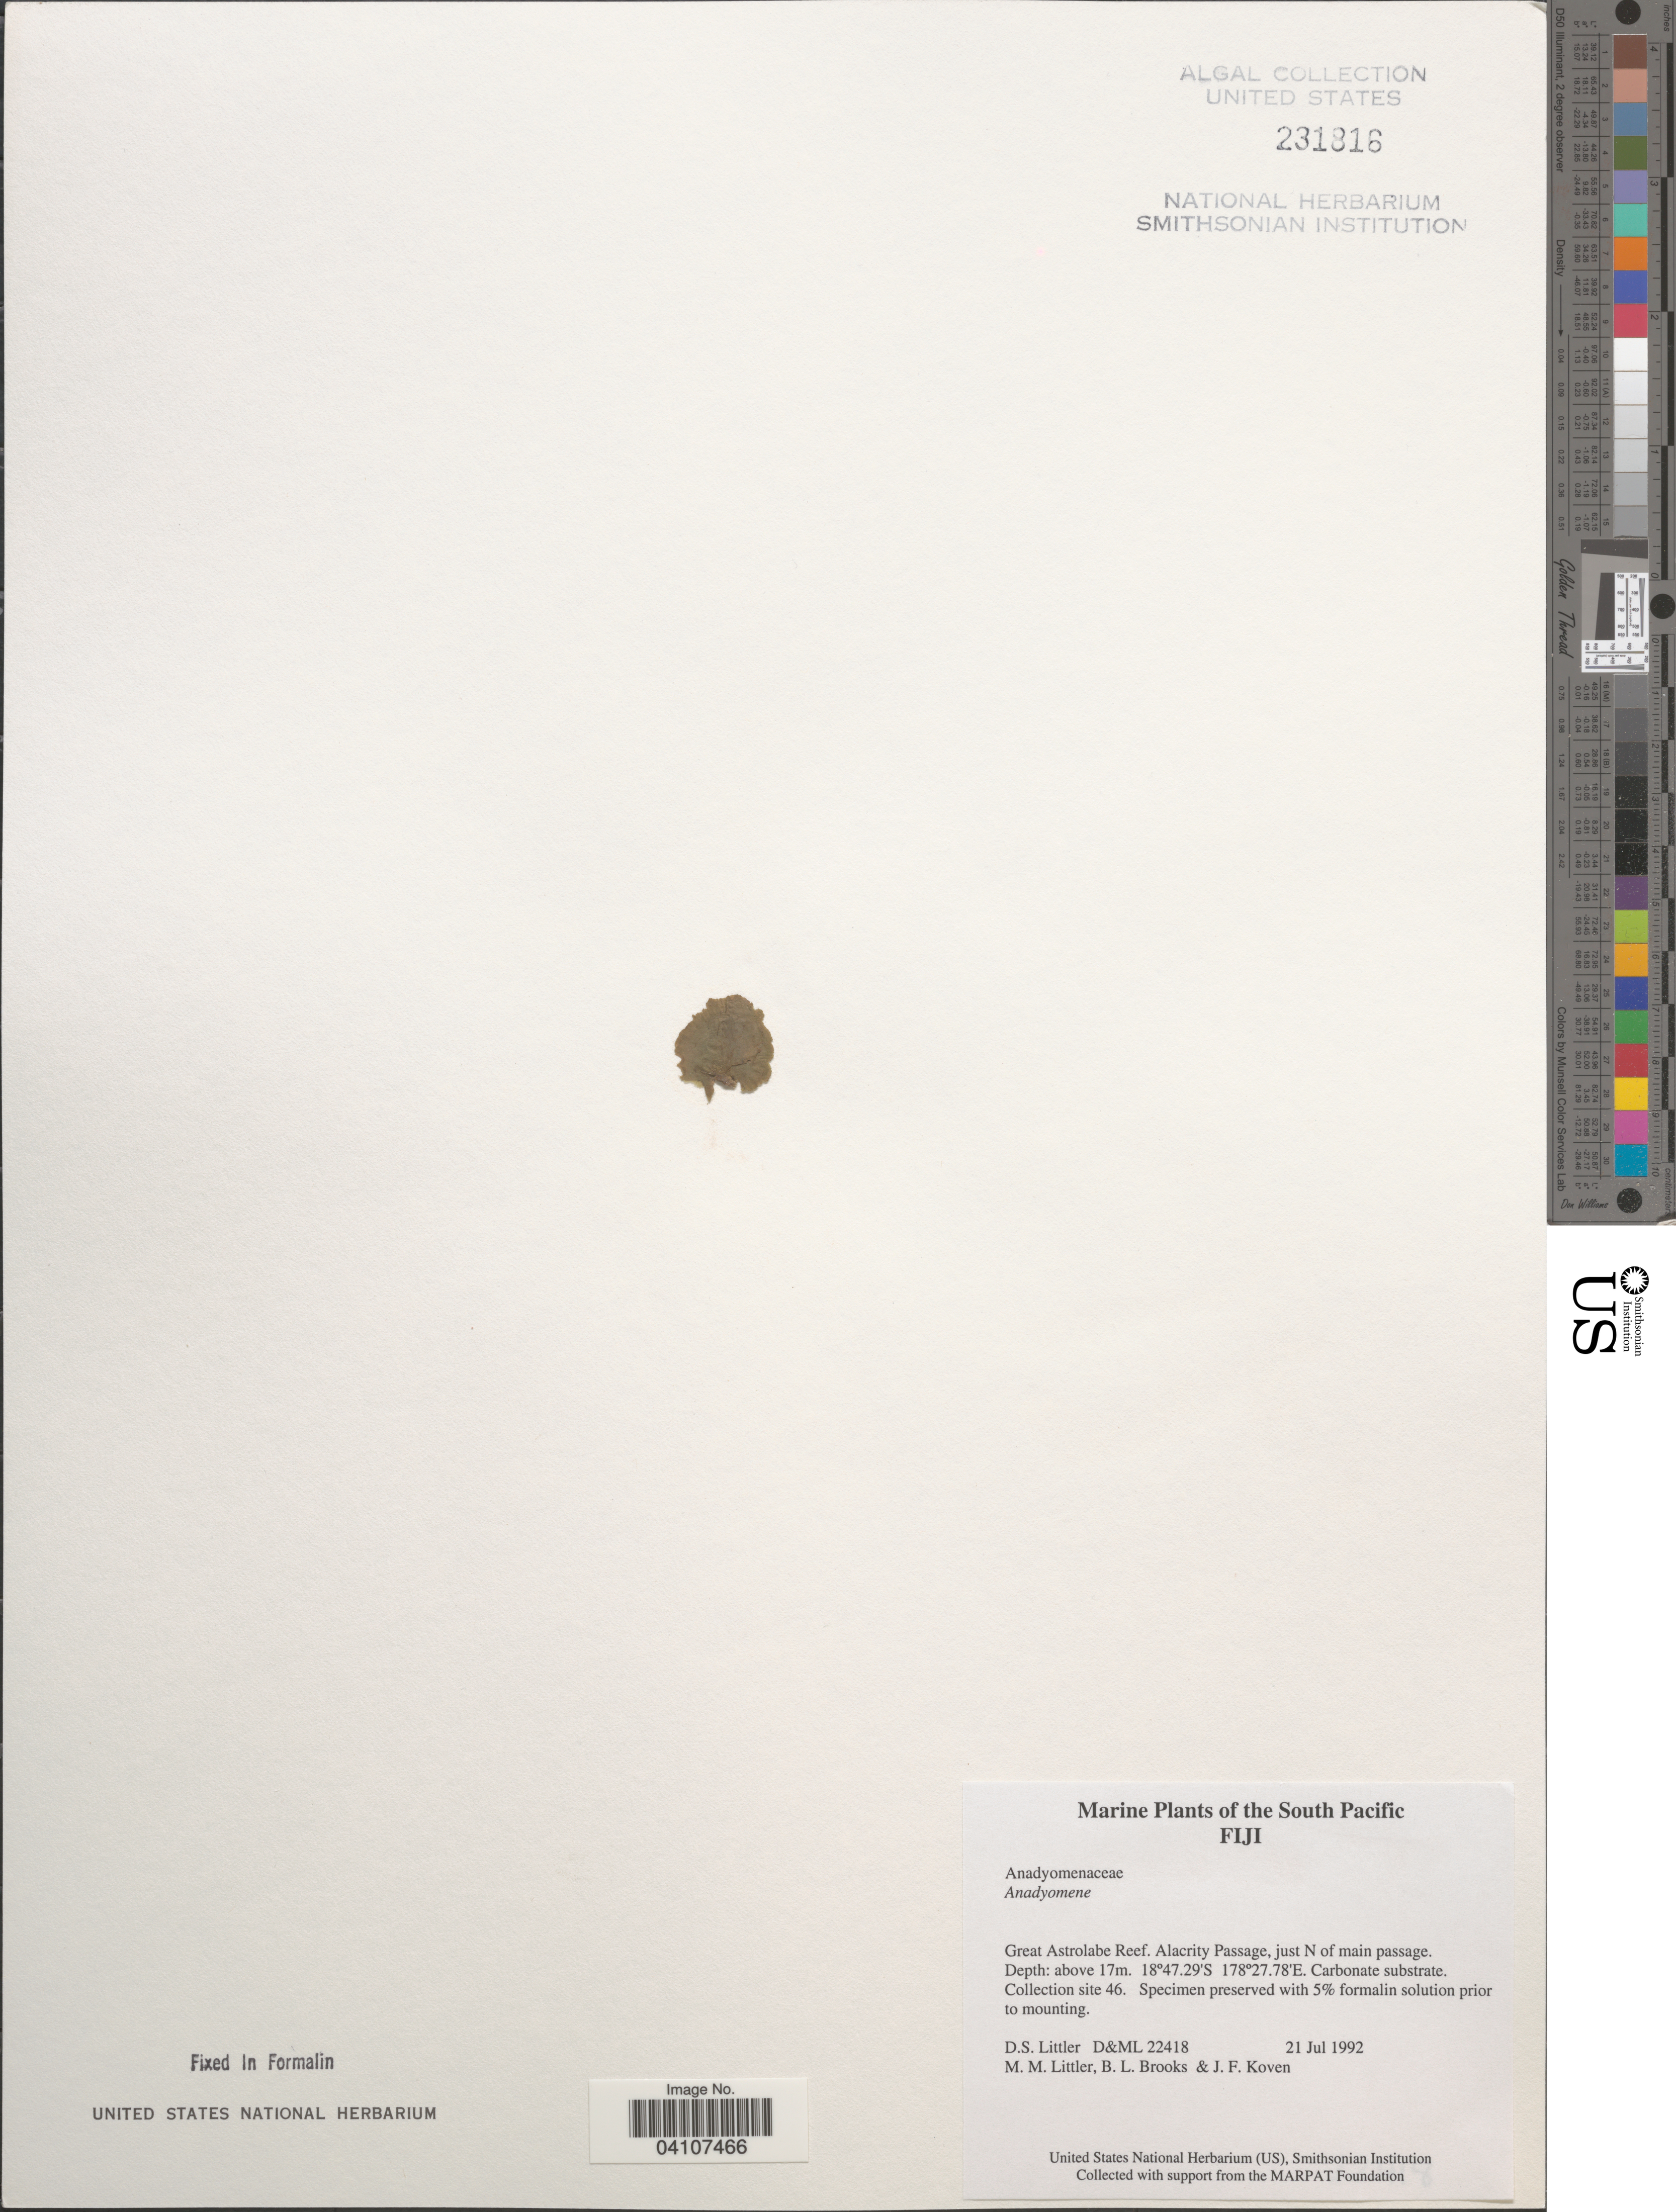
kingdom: Plantae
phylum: Chlorophyta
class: Ulvophyceae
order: Cladophorales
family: Anadyomenaceae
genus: Anadyomene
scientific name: Anadyomene sp.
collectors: D. S. Littler, B. Brooks & J. Koven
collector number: D&ML 22418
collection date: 1992-07-21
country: Fiji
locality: The South Pacific. Alacrity Passage, just N of main passage. Collection site 46.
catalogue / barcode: US 231816